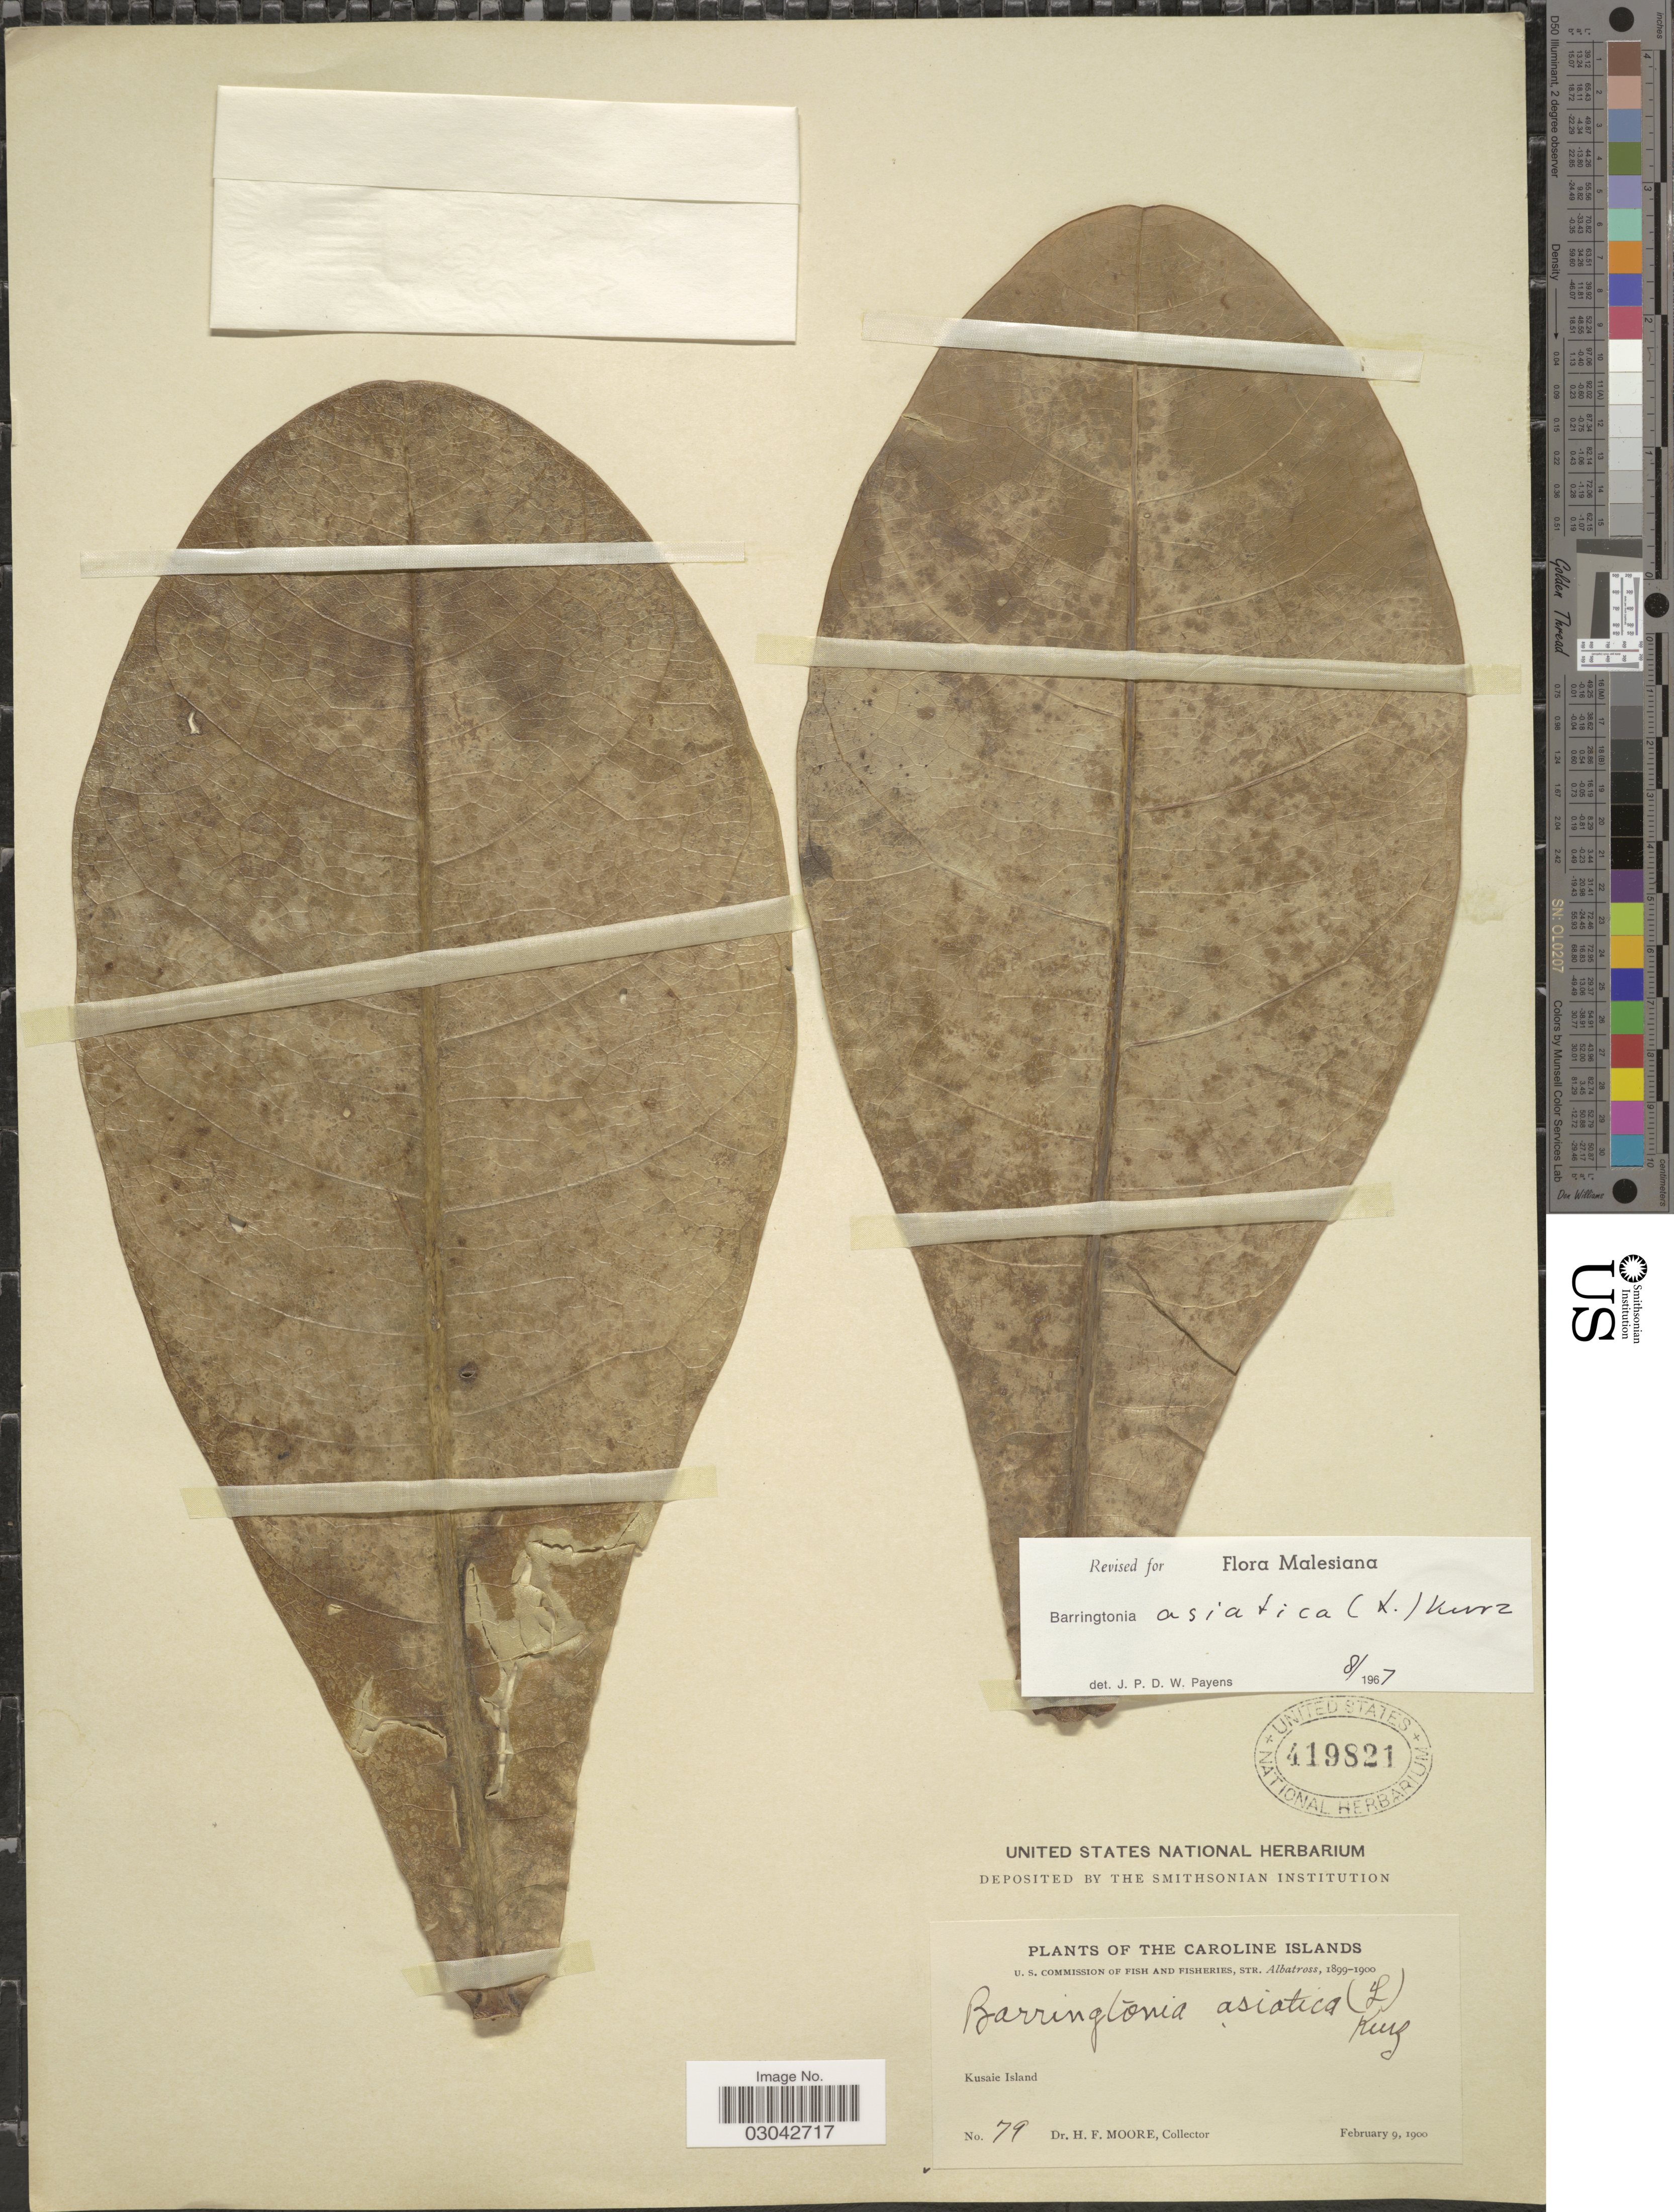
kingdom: Plantae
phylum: Tracheophyta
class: Magnoliopsida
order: Ericales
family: Lecythidaceae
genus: Barringtonia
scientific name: Barringtonia asiatica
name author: (L.) Kurz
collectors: H. F. Moore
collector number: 79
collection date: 1900-02-09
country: Micronesia, Federated States of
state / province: Kosrae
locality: Caroline Islands. Kusaie Island.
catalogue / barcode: US 419821